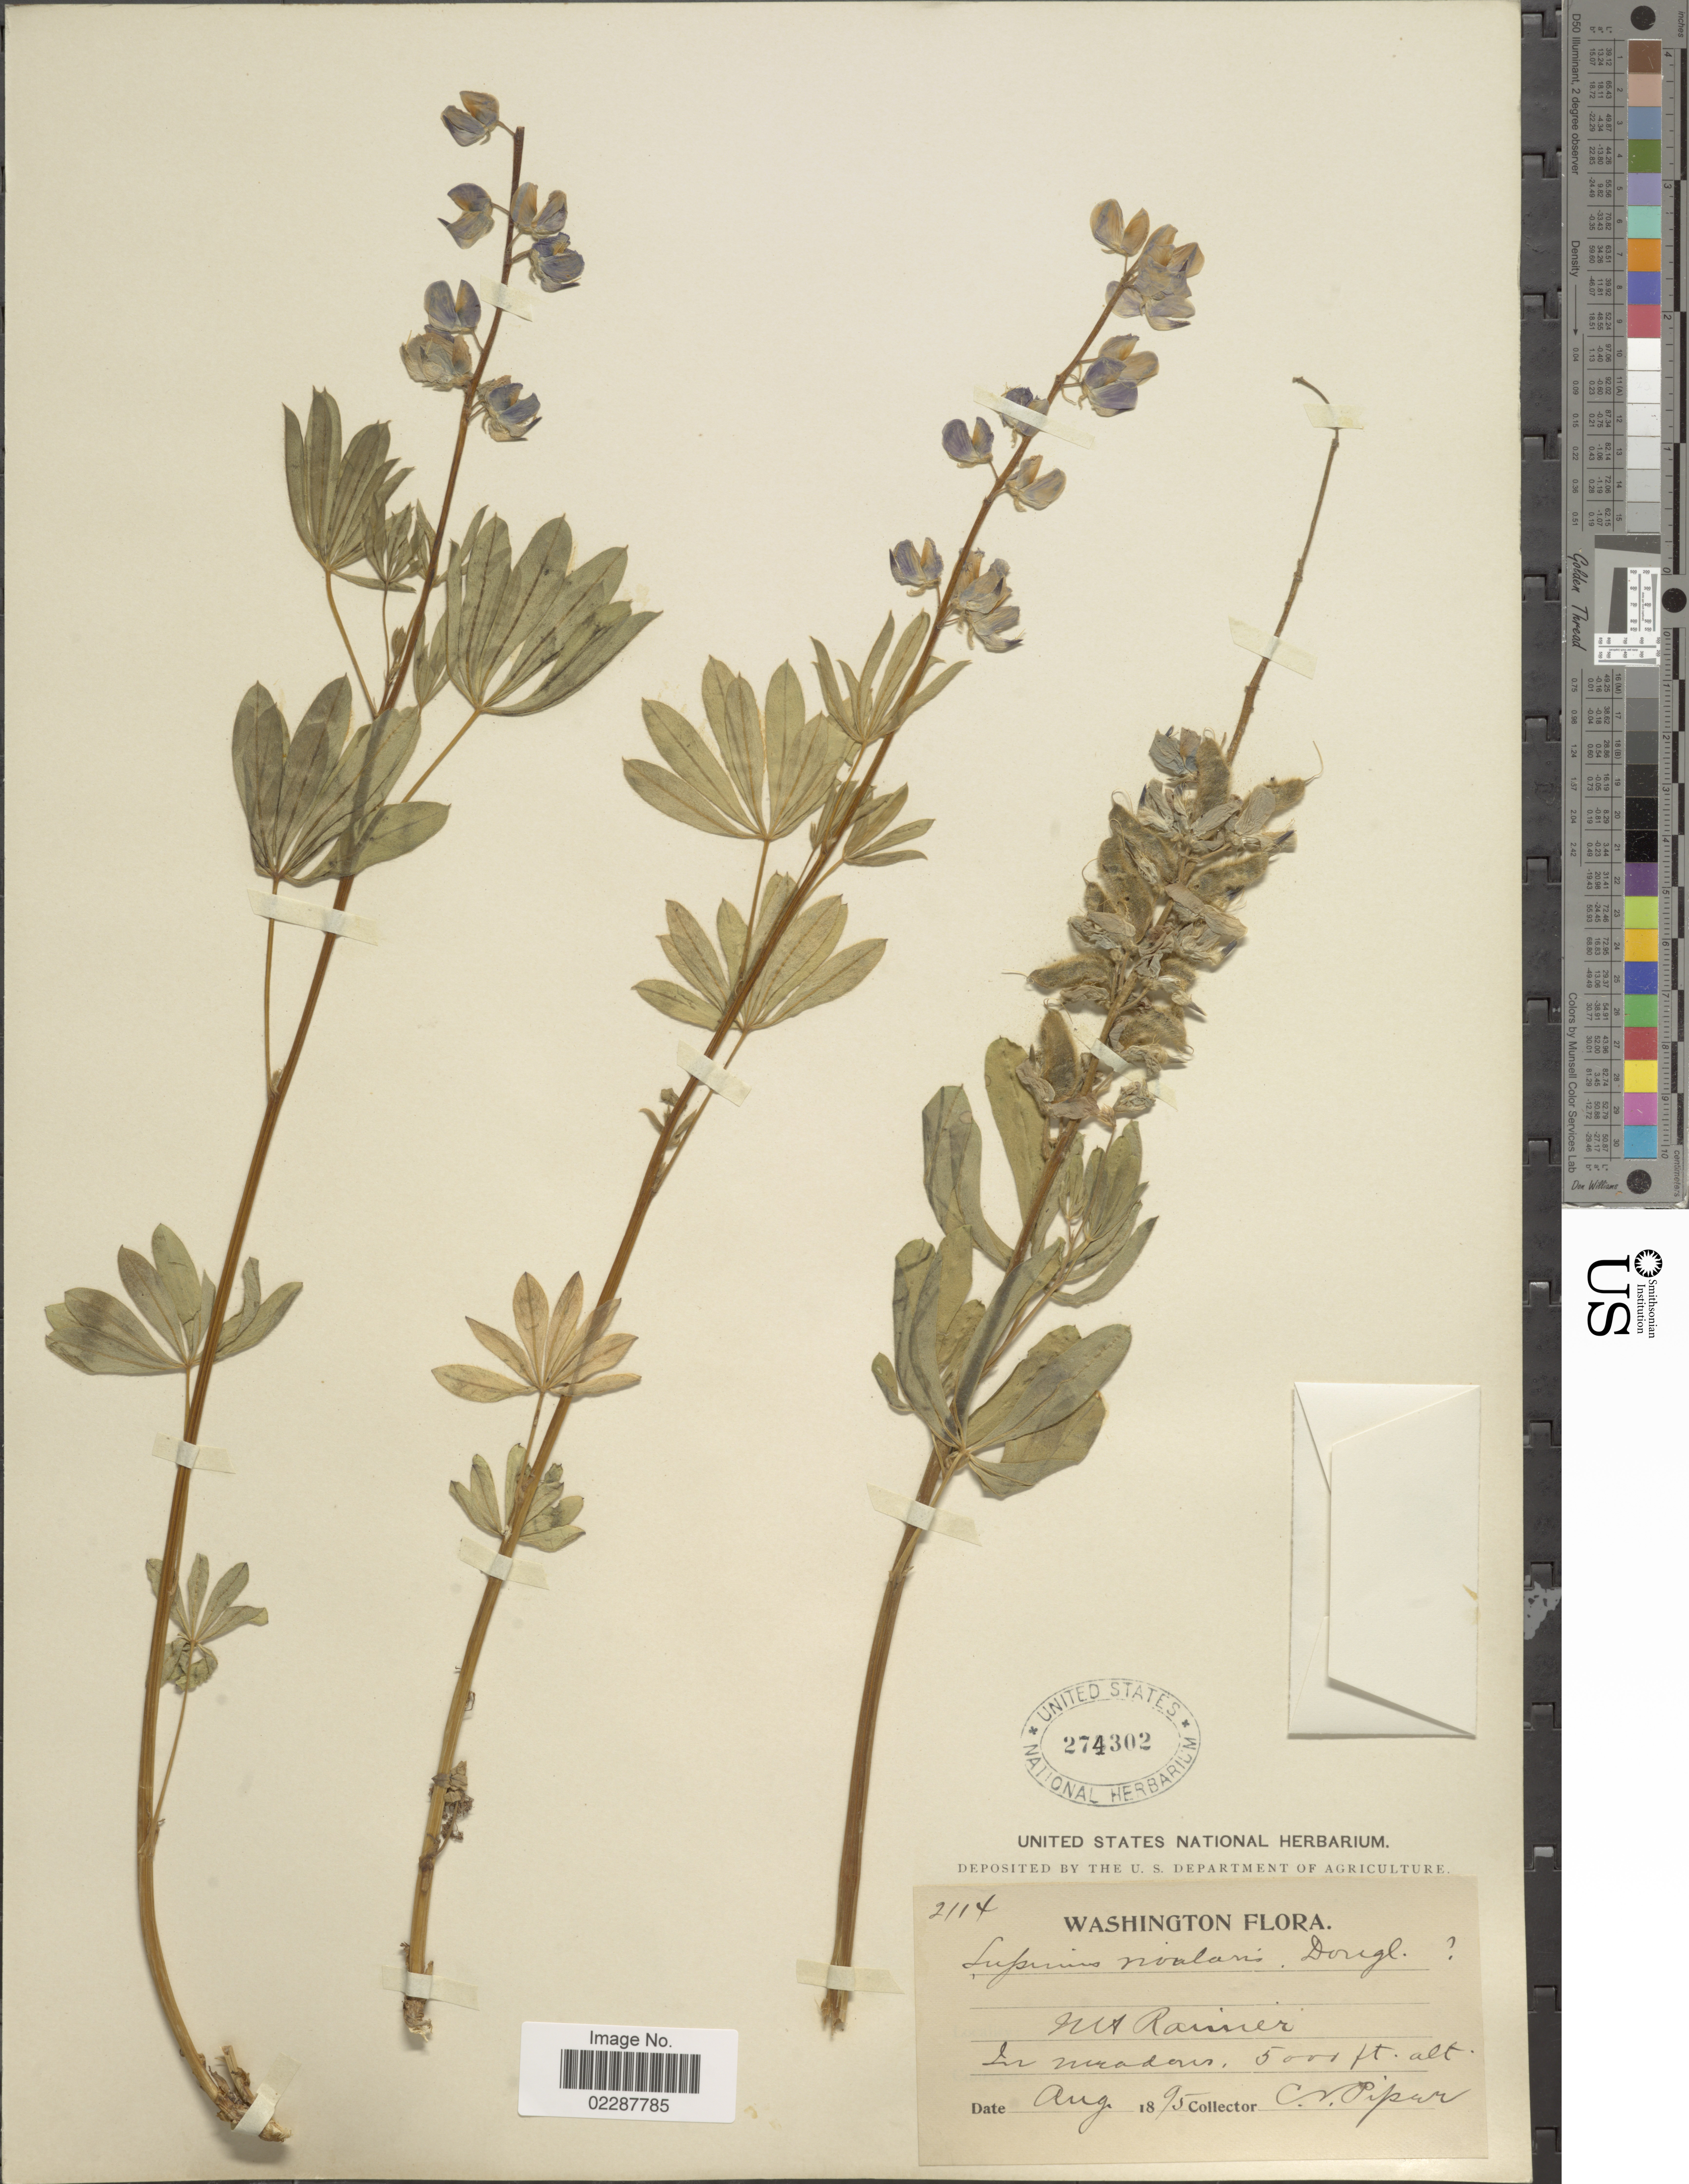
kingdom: Plantae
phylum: Tracheophyta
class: Magnoliopsida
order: Fabales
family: Fabaceae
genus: Lupinus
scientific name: Lupinus subalpinus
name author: Piper & B.L. Rob.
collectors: C. V. Piper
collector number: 2114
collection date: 1895-08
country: United States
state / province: Washington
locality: Mt. Rainier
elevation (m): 1524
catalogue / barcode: US 274302